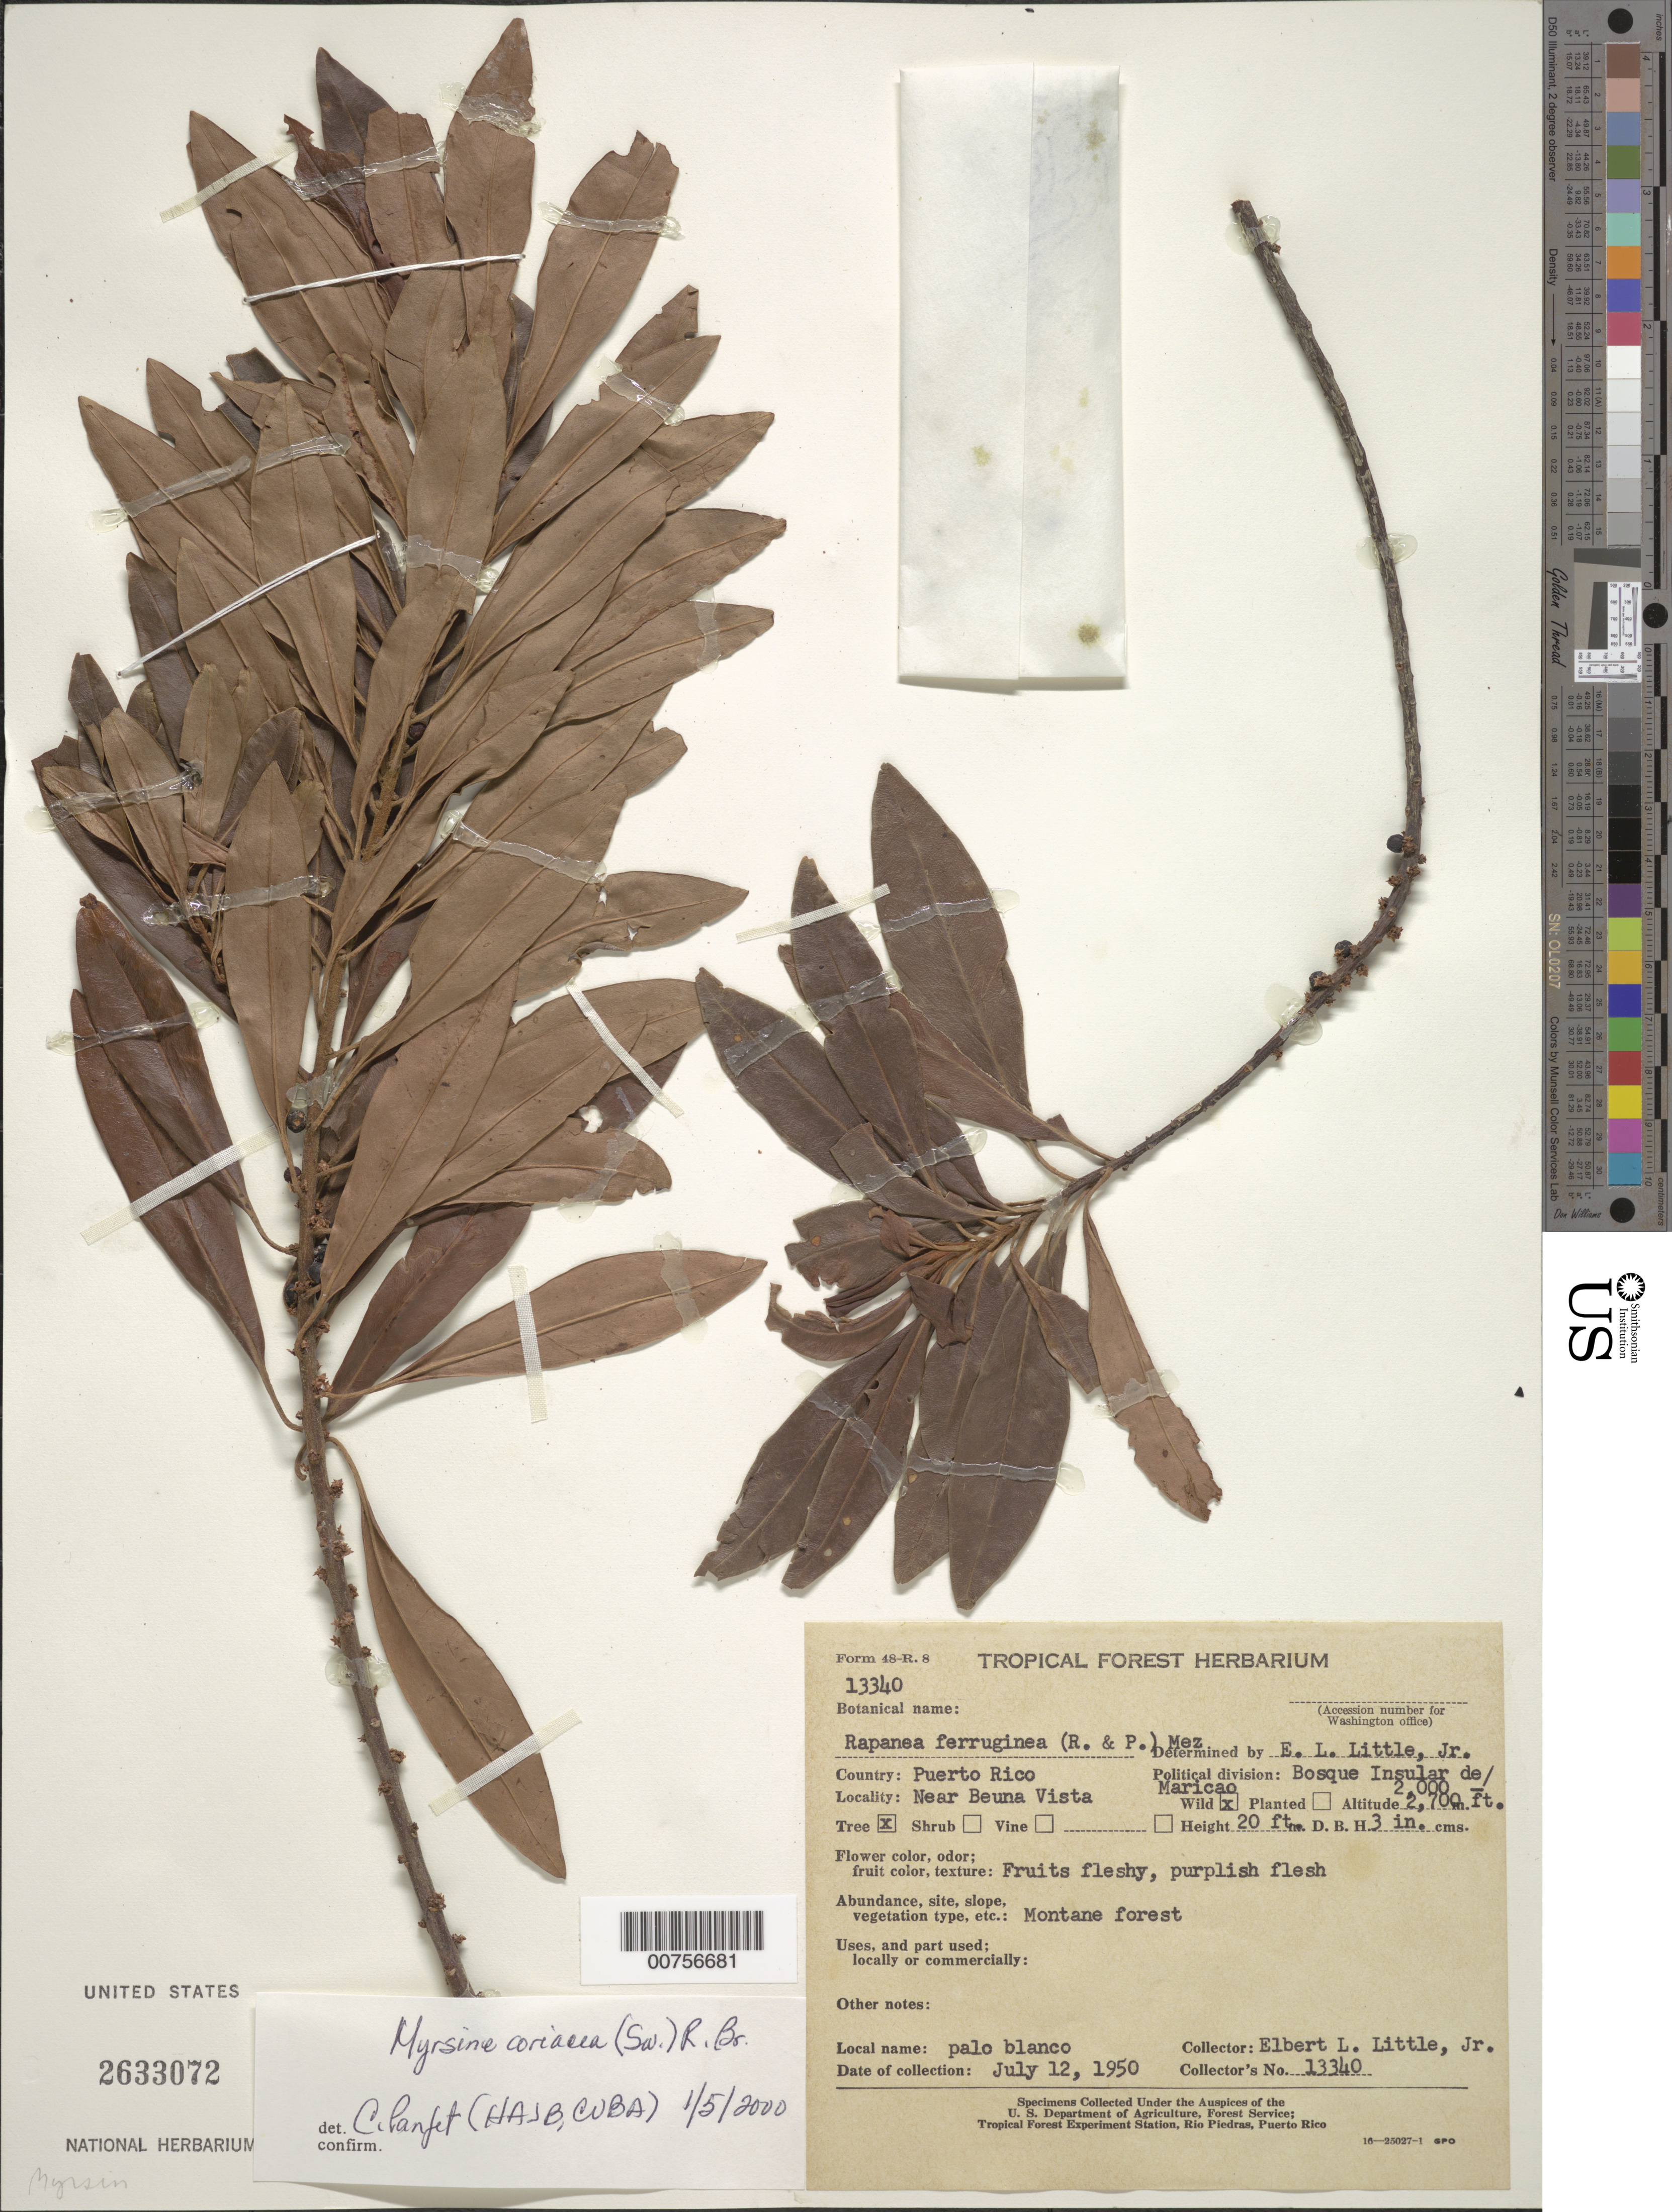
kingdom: Plantae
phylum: Tracheophyta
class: Magnoliopsida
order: Ericales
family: Primulaceae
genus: Myrsine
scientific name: Myrsine coriacea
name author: (Sw.) R. Br. ex Roem. & Schult.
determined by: Panfet, C.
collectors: E. L. Little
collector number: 13340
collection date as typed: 12 Jul 1950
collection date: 1950-07-12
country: Puerto Rico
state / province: Maricao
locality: Near Buena Vista. Bosque insular de Maricao.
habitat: Montane forest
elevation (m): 610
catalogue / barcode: US 2633072